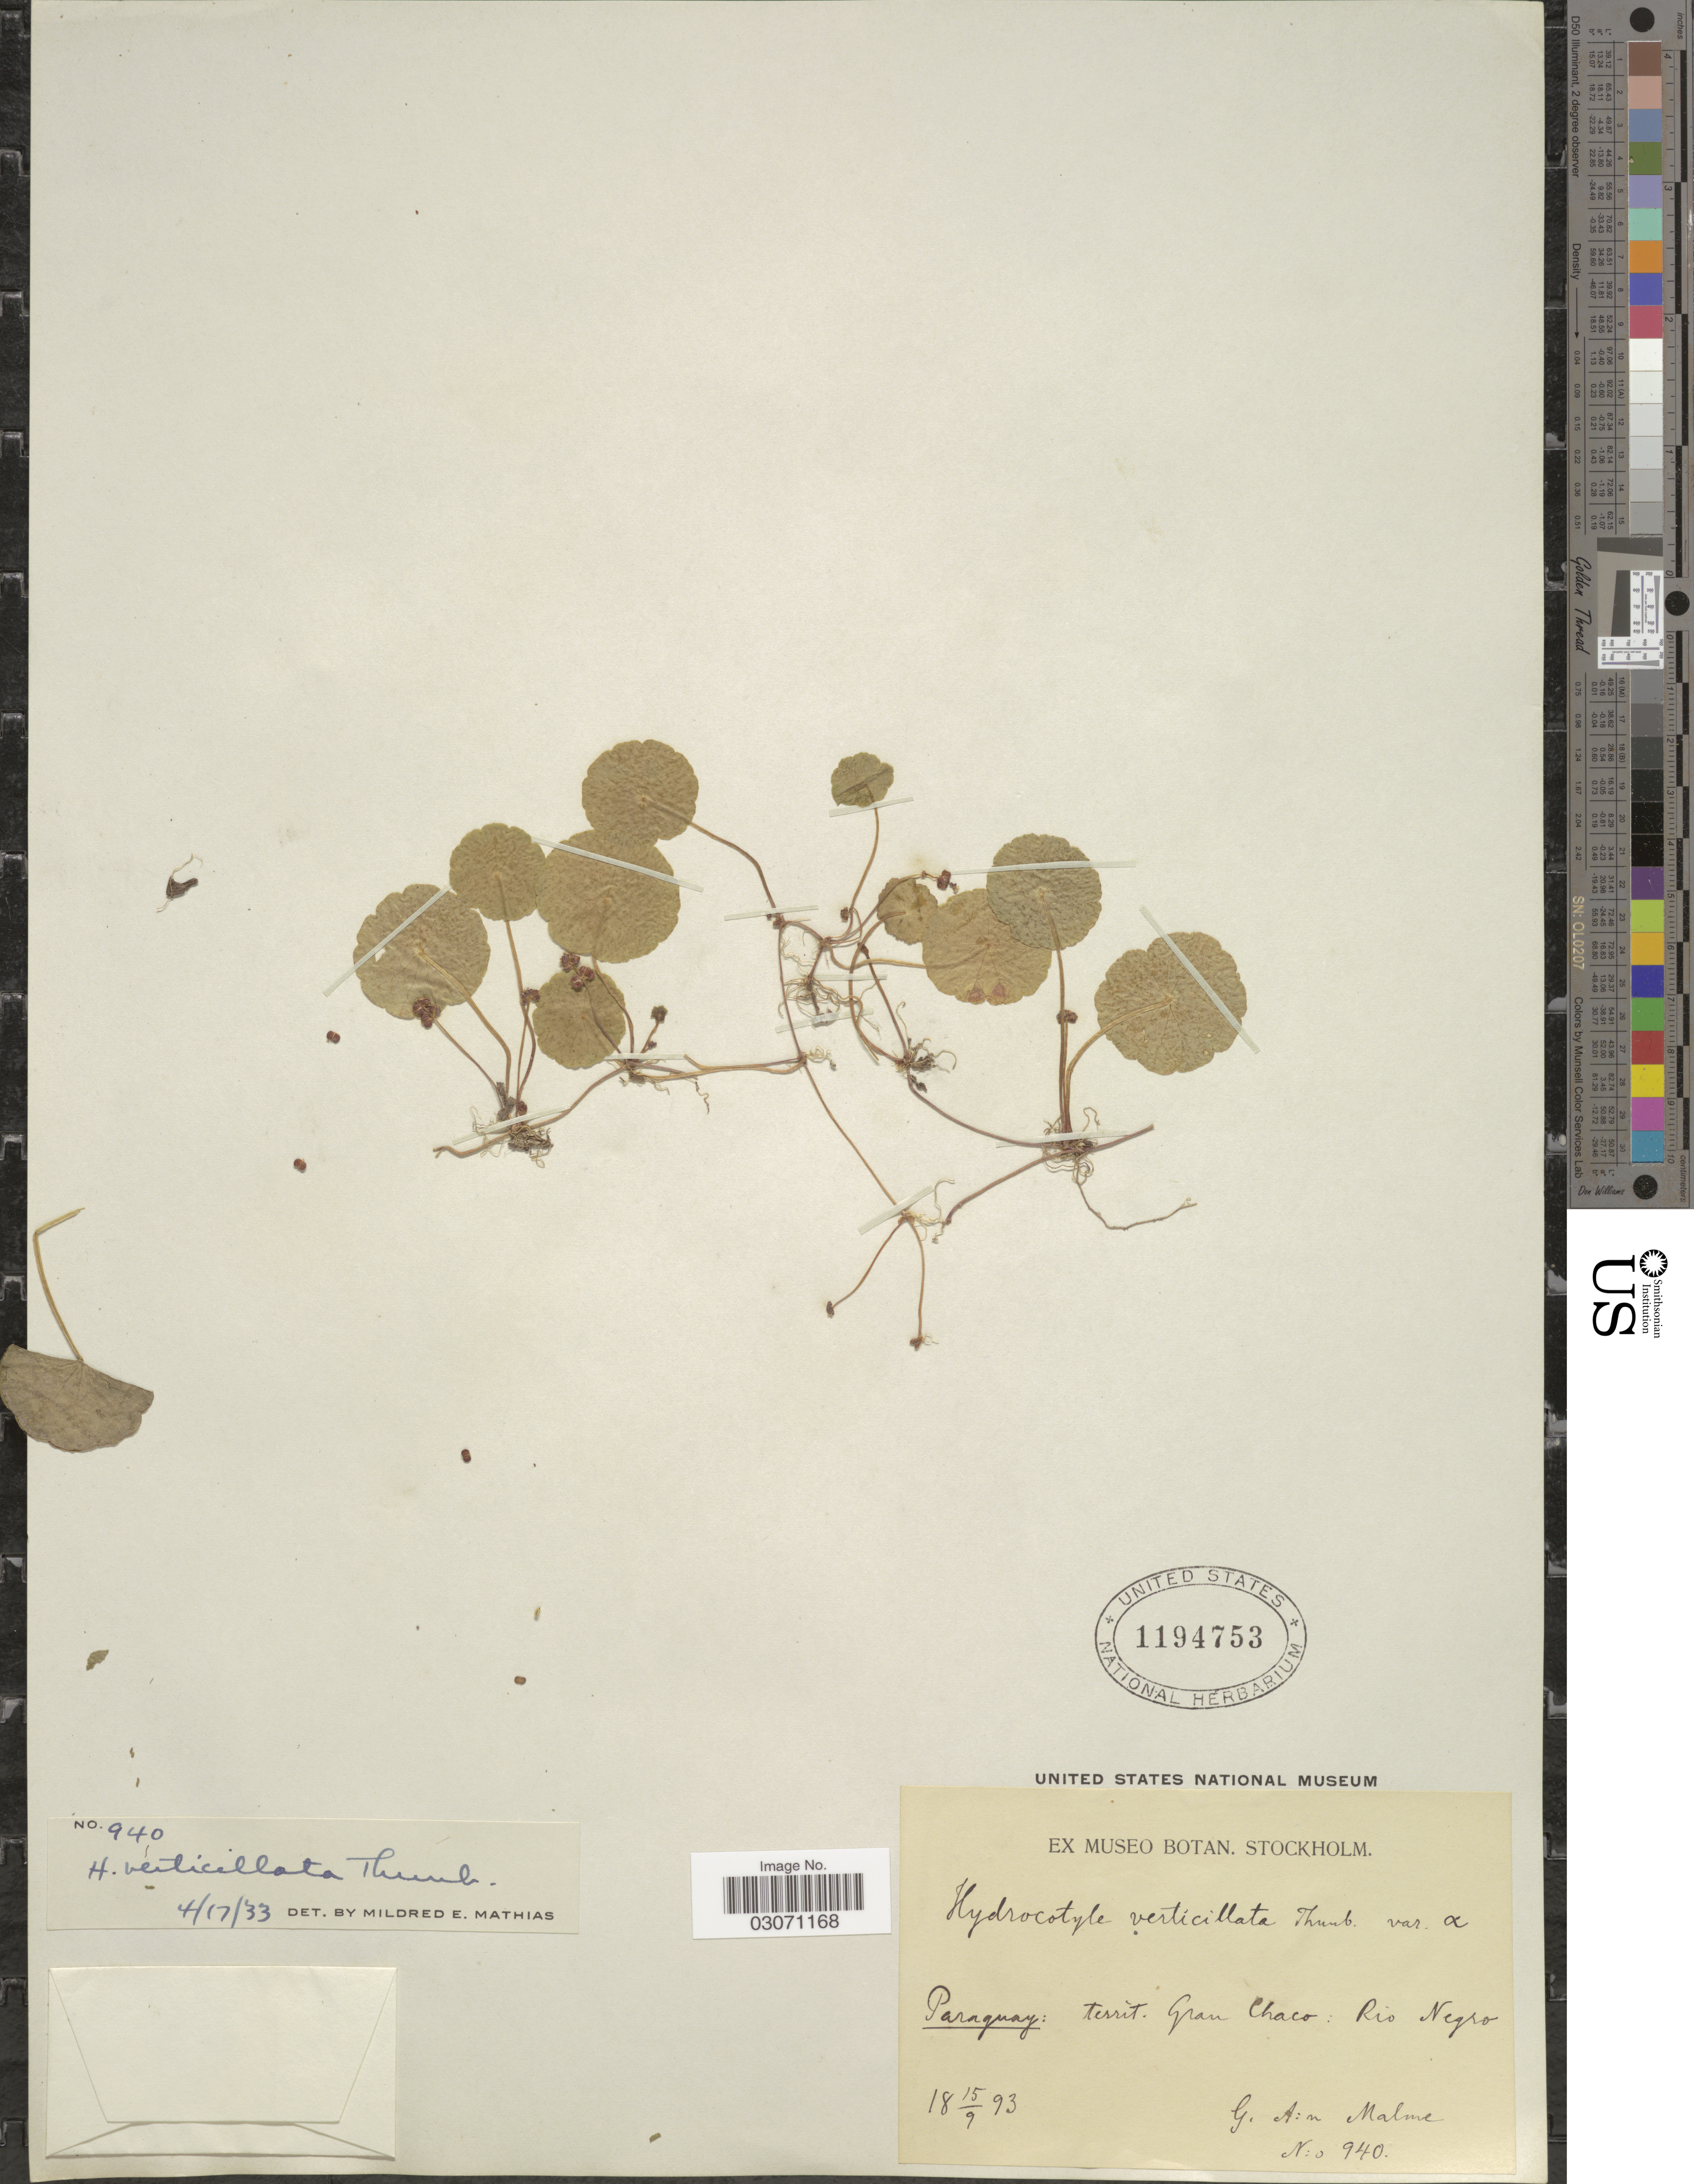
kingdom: Plantae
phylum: Tracheophyta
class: Magnoliopsida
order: Apiales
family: Araliaceae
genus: Hydrocotyle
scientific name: Hydrocotyle verticillata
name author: Thunb.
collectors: G. O. A. Malme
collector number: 940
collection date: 1893-09-15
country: Paraguay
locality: Territ. Gran Chaco: Rio Negro.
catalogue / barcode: US 1194753